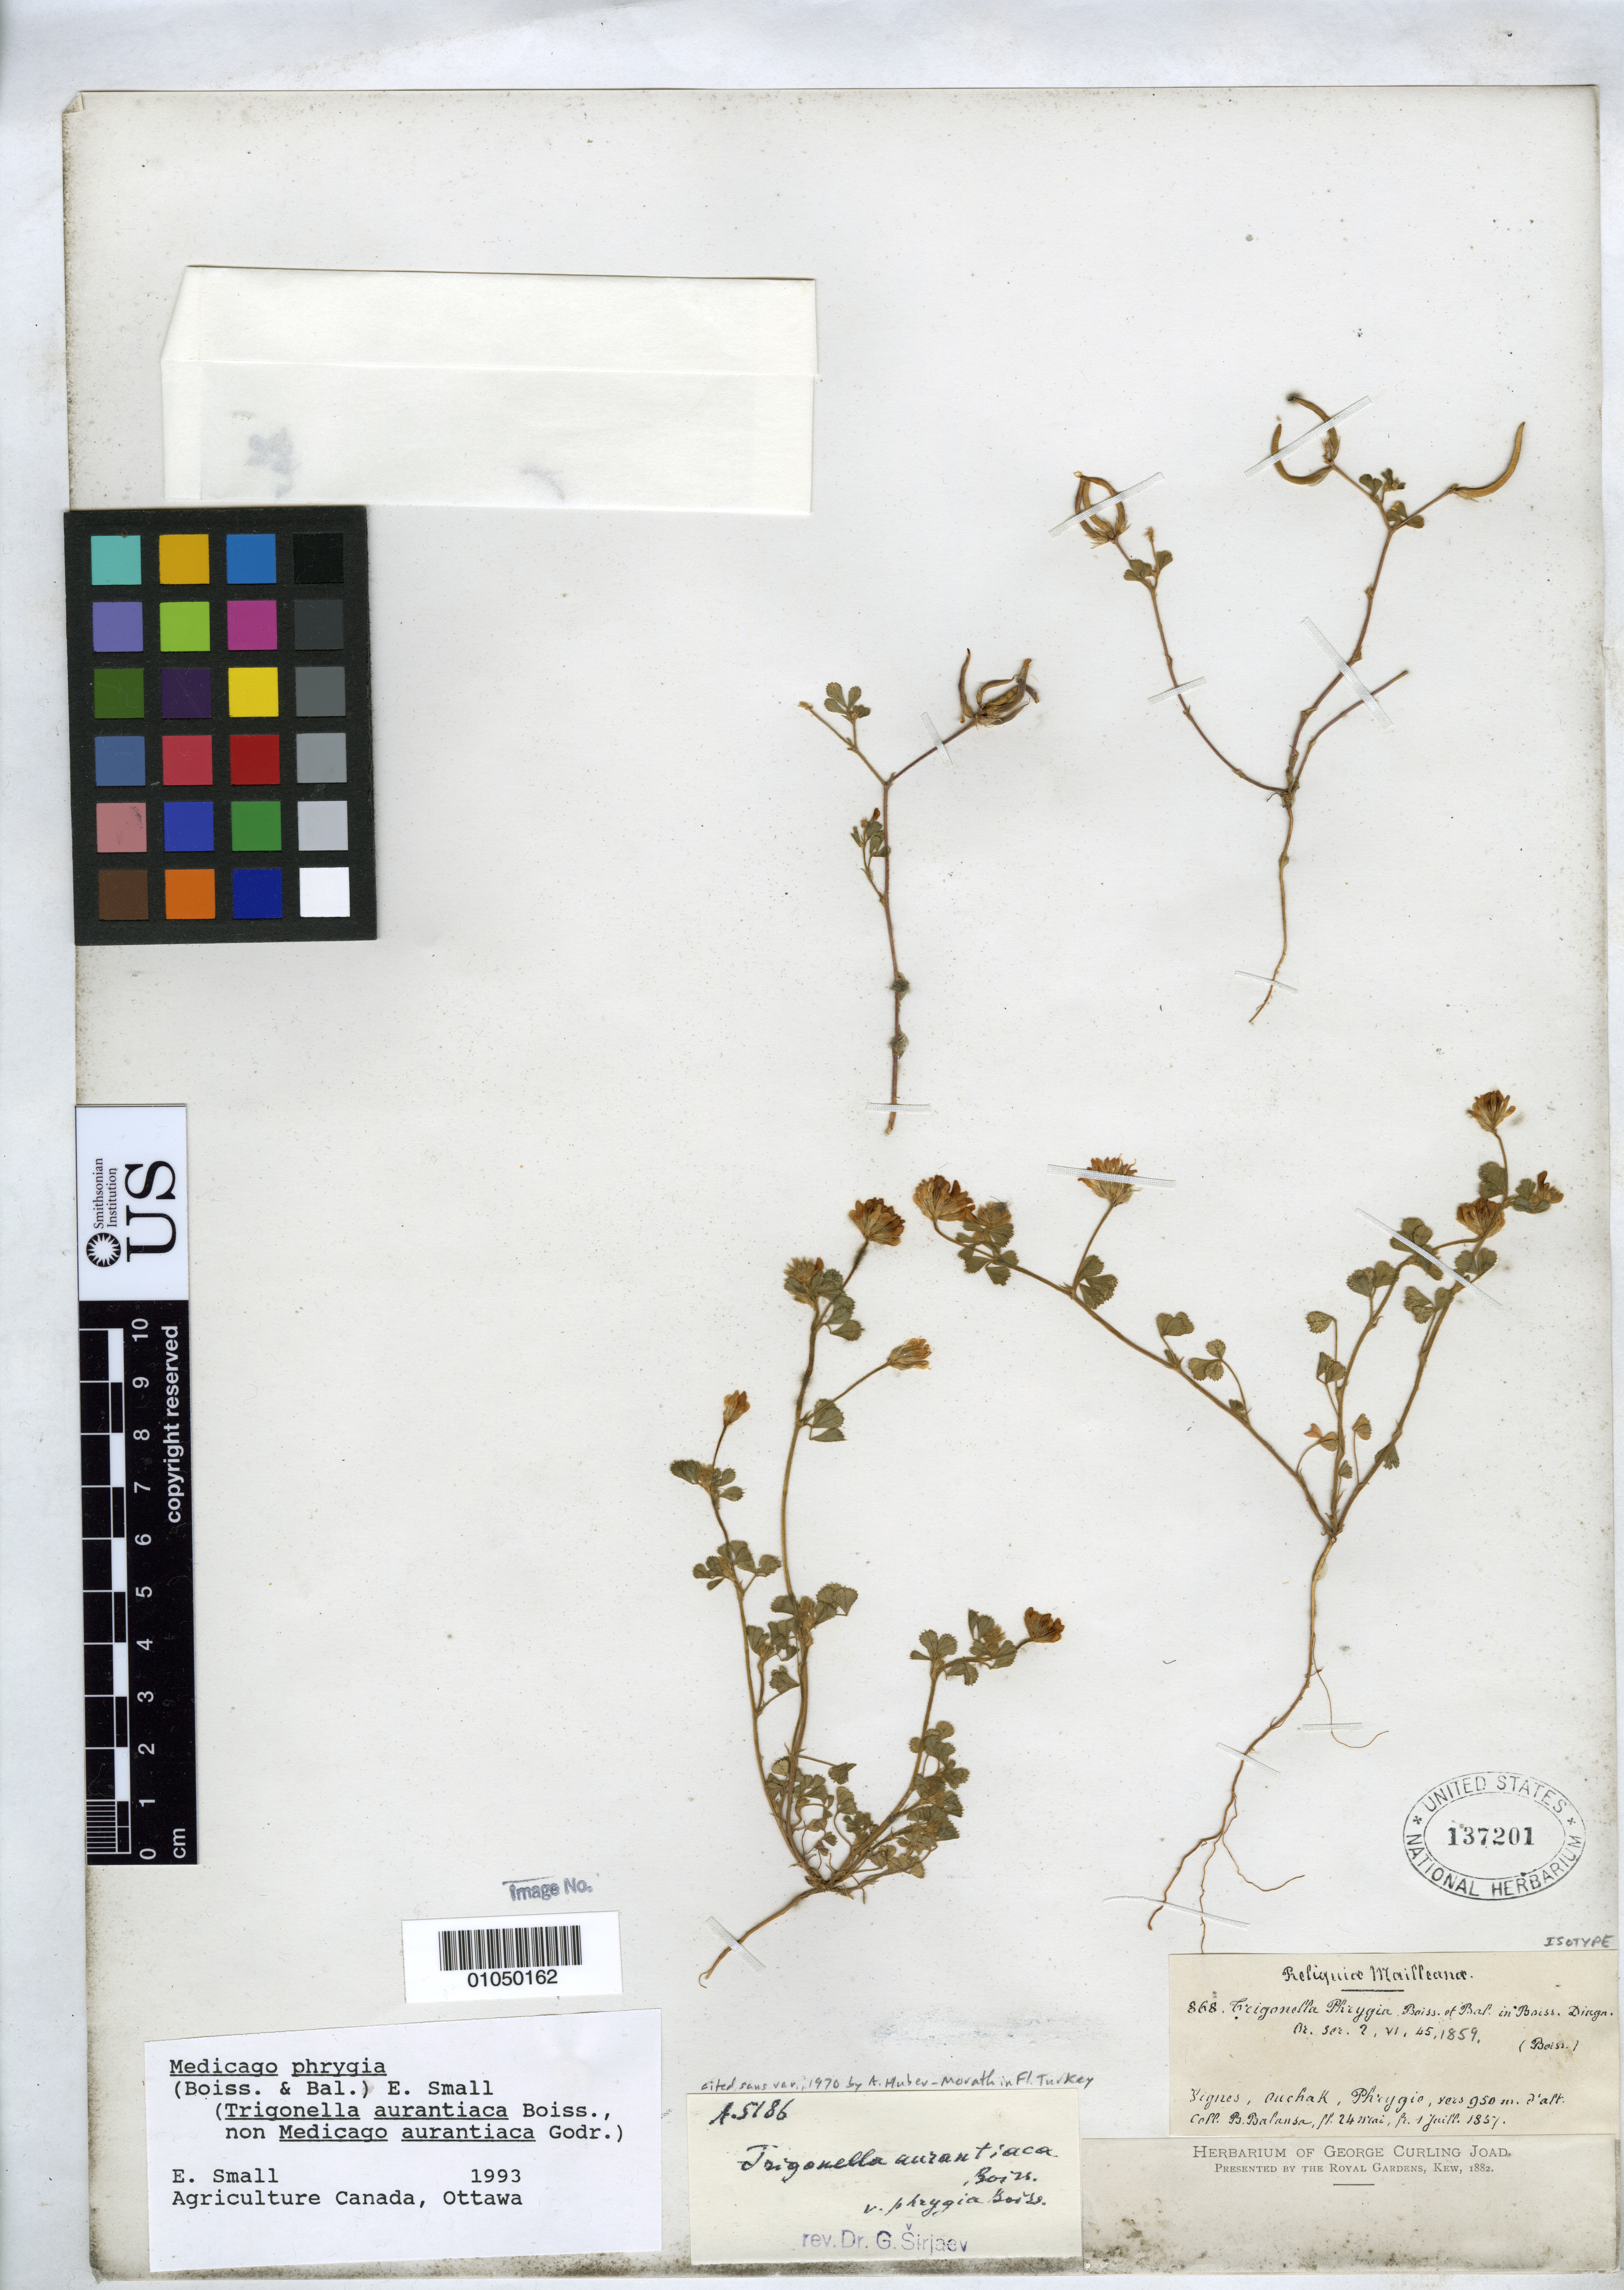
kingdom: Plantae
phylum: Tracheophyta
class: Magnoliopsida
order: Fabales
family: Fabaceae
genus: Trigonella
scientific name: Trigonella phrygia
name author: Boiss. & Balansa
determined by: Small, Ernest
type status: Isosyntype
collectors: B. Balansa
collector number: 868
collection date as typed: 24 Mar 1857 and 01 Jul 1857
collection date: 1857-03-24,1857-07-01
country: Turkey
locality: Ouchak Phrygia.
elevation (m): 950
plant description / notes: Protologue and specimen label indicate two collection dates (fl. May, fr. July), i.e., syntypes.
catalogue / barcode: US 137201